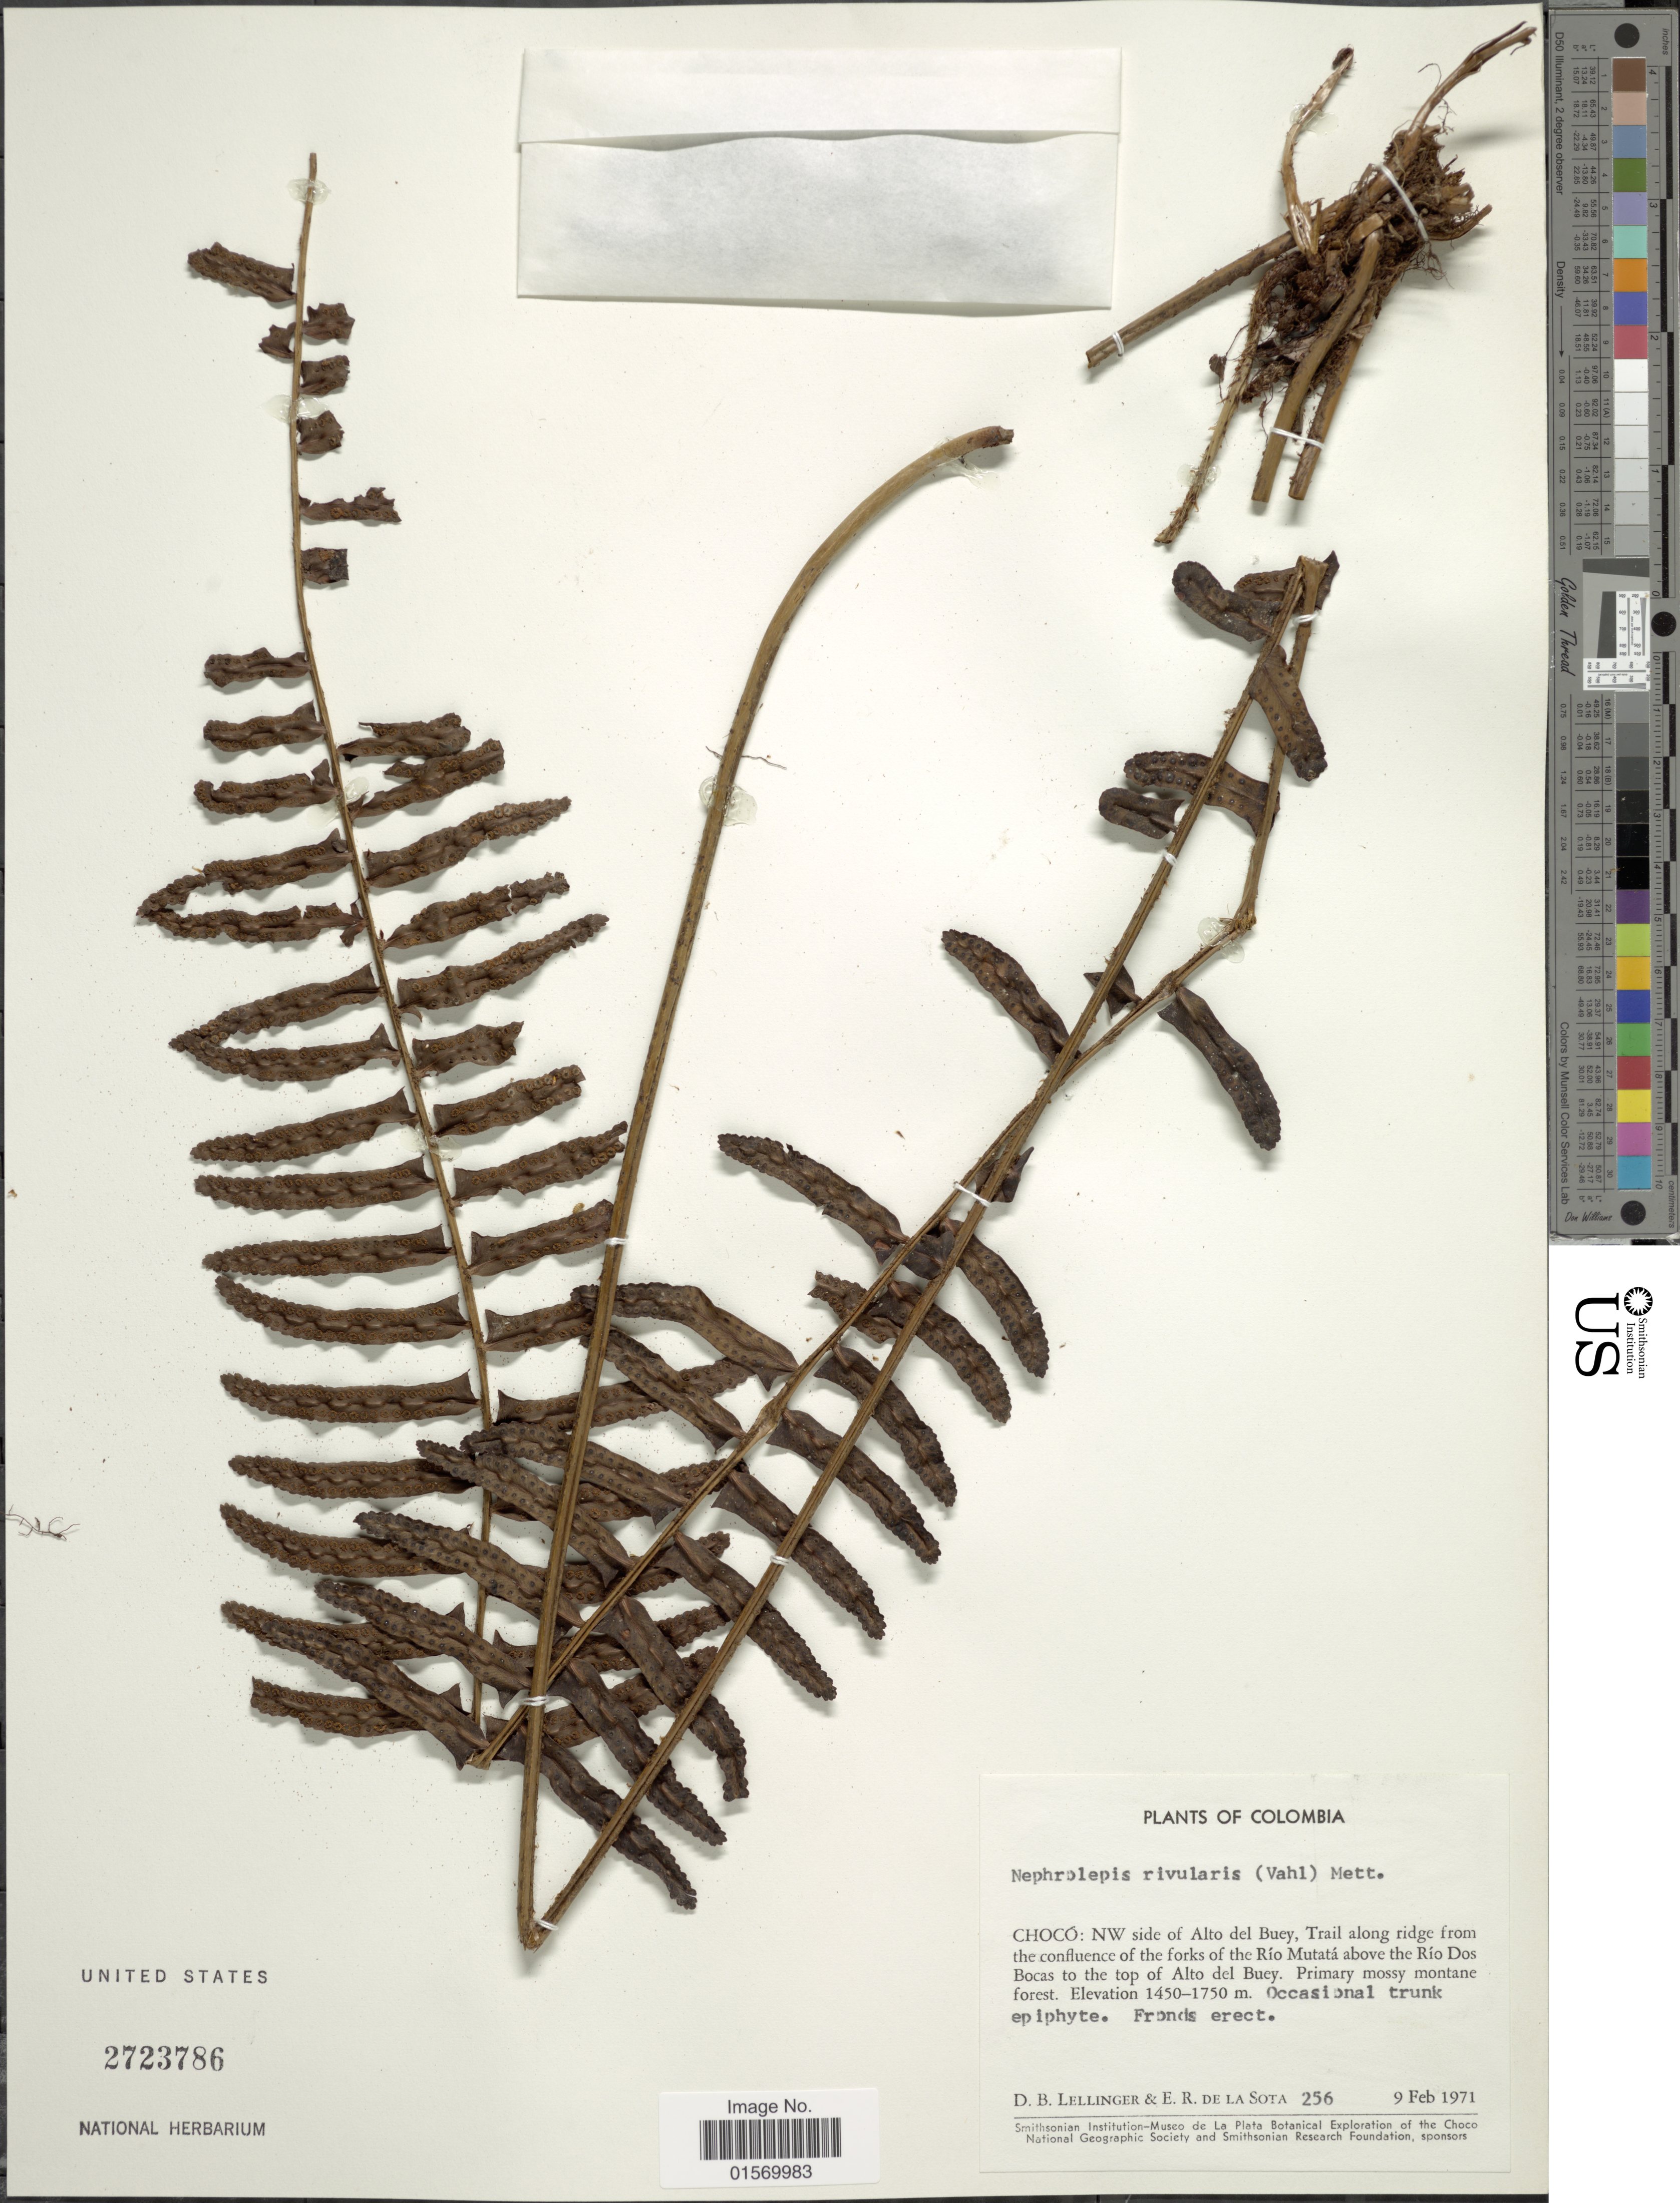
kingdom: Plantae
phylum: Tracheophyta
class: Polypodiopsida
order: Polypodiales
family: Nephrolepidaceae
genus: Nephrolepis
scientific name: Nephrolepis rivularis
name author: (Vahl) Mett. ex Krug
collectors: D. B. Lellinger & E. R. de la Sota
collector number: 256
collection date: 1971-02-09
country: Colombia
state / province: Chocó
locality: NW side of Alto del Buey, Trail along ridge from the confluence of the forks of the Río Mutatá above the Río Dos Bocas to the top of Alto del Buey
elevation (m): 1450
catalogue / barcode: US 2723786